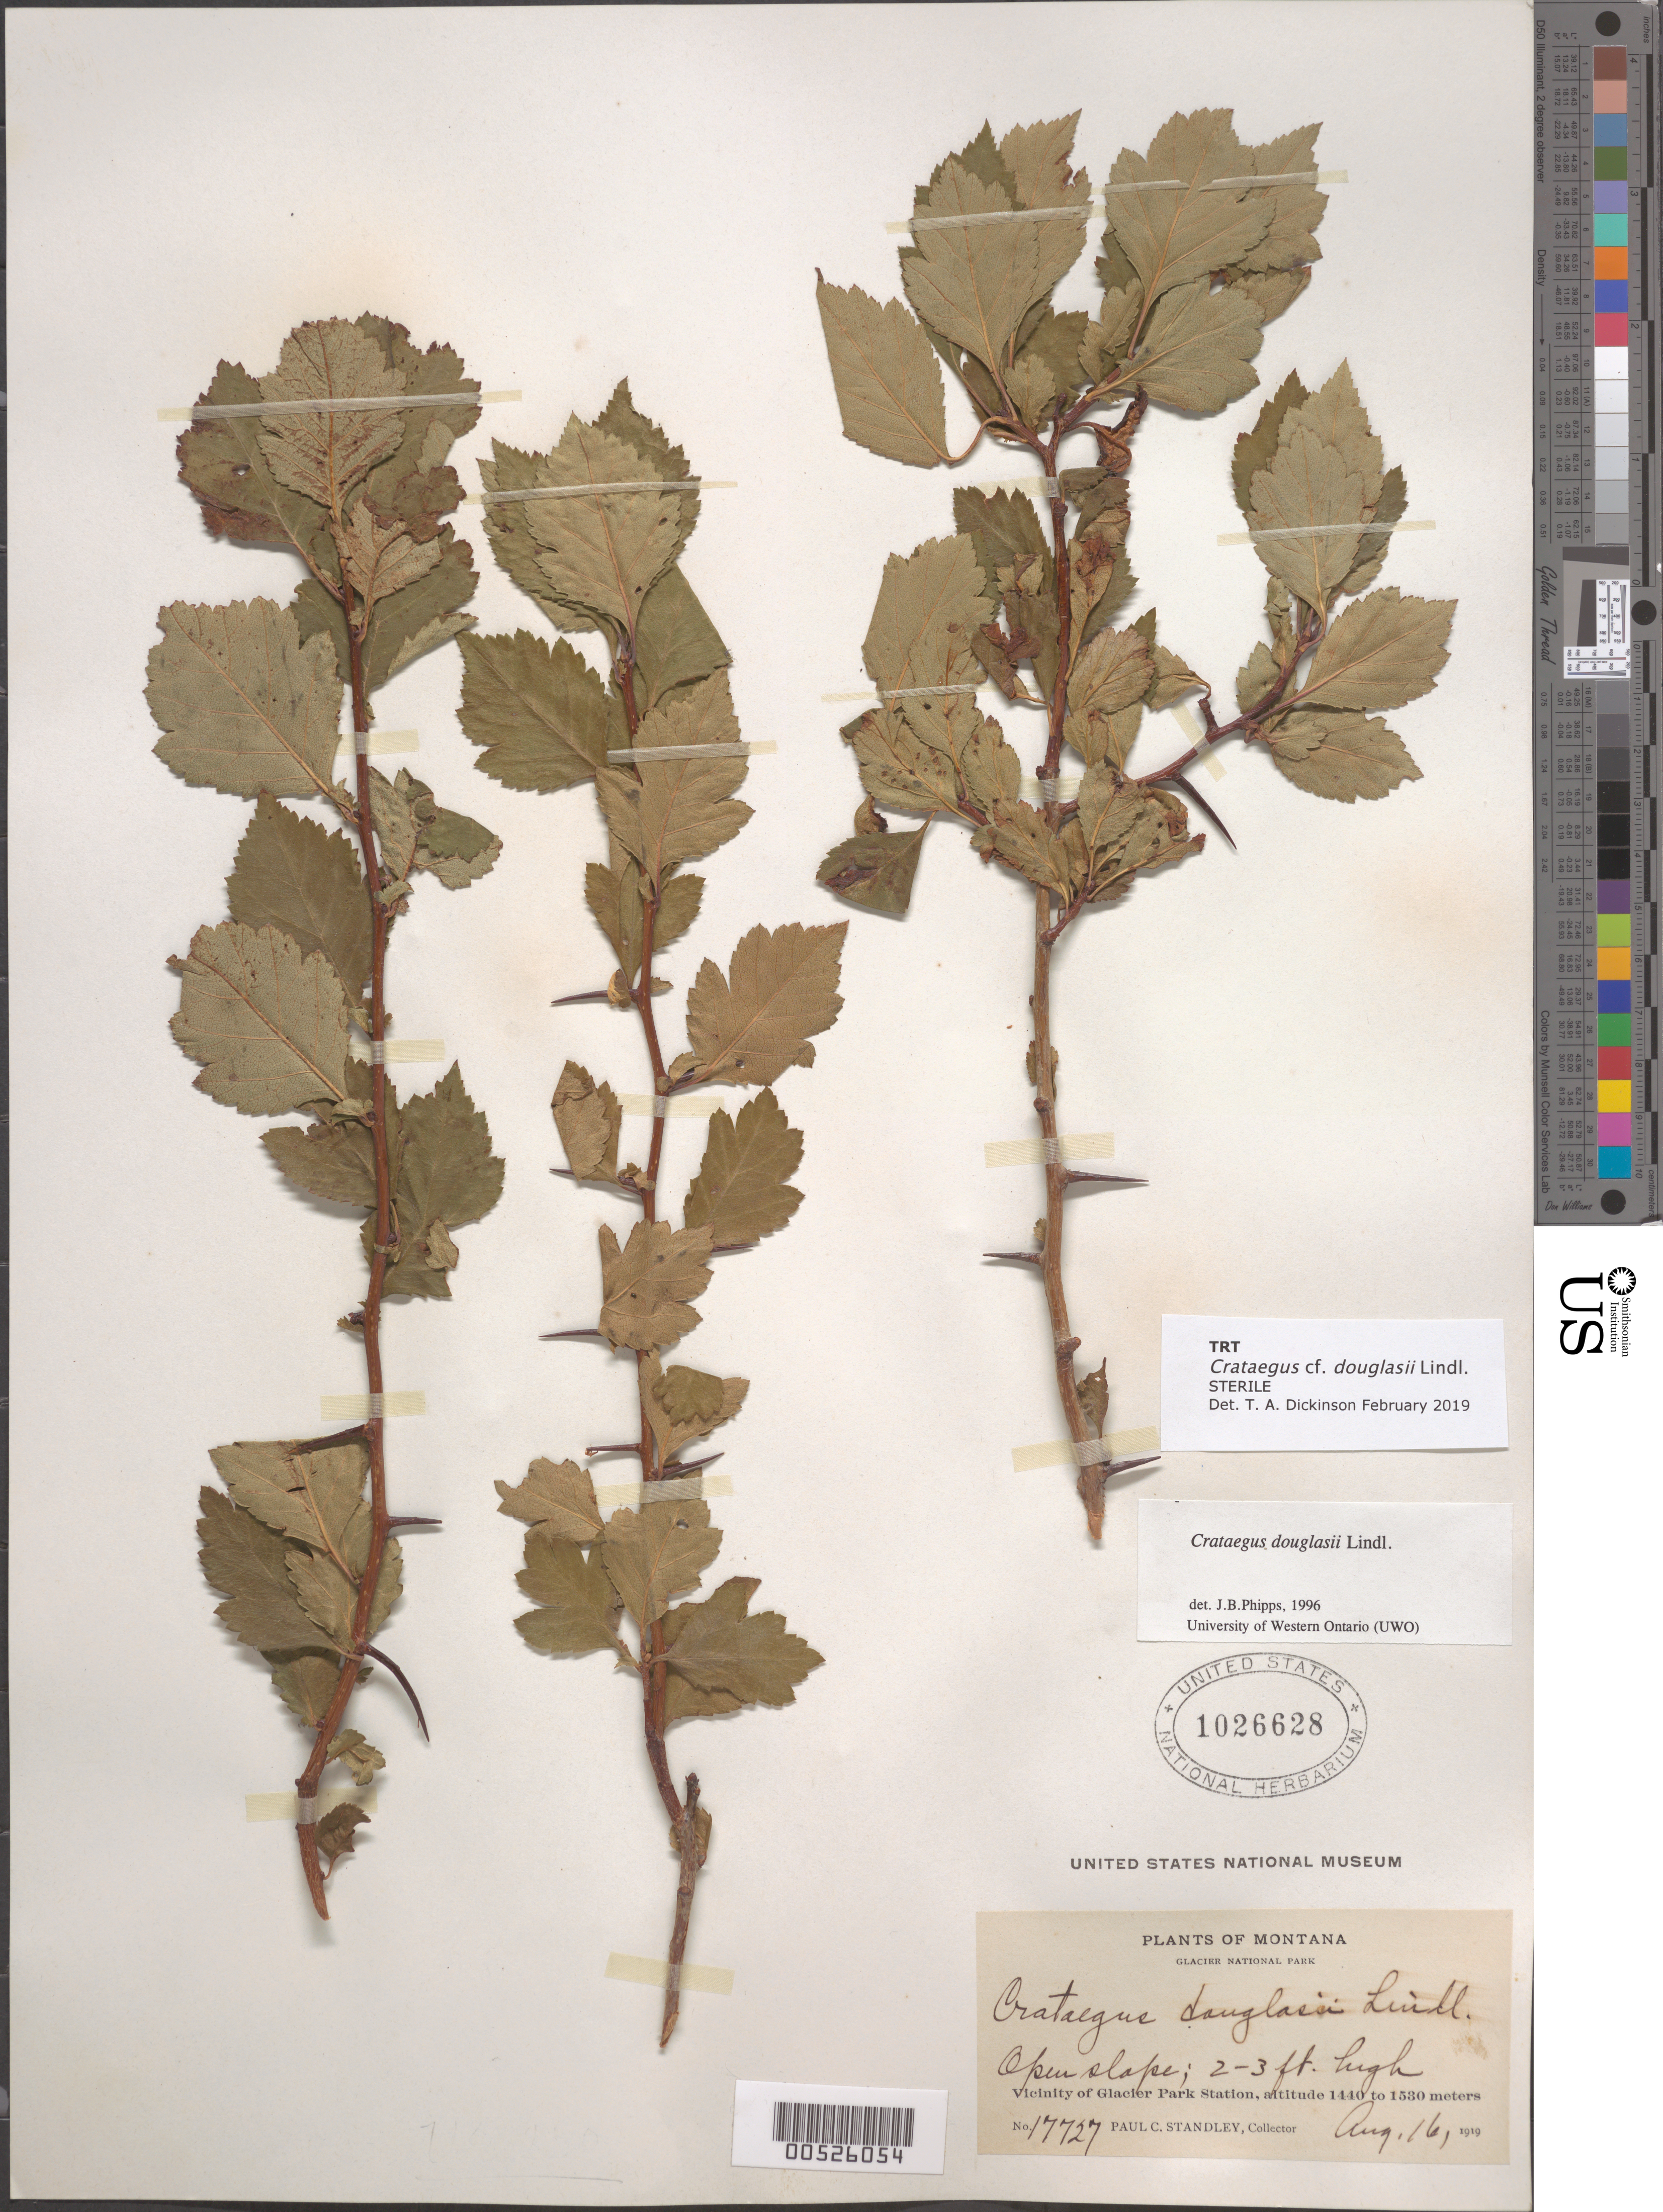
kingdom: Plantae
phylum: Tracheophyta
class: Magnoliopsida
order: Rosales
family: Rosaceae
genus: Crataegus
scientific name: Crataegus douglasii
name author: Lindl.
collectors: P. C. Standley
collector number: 17727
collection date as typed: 16 Aug 1919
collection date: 1919-08-16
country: United States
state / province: Montana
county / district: Flathead / Glacier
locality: Vicinity of Glacier Park Station, Glacier Nat'l Park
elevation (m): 1440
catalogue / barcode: US 1026628